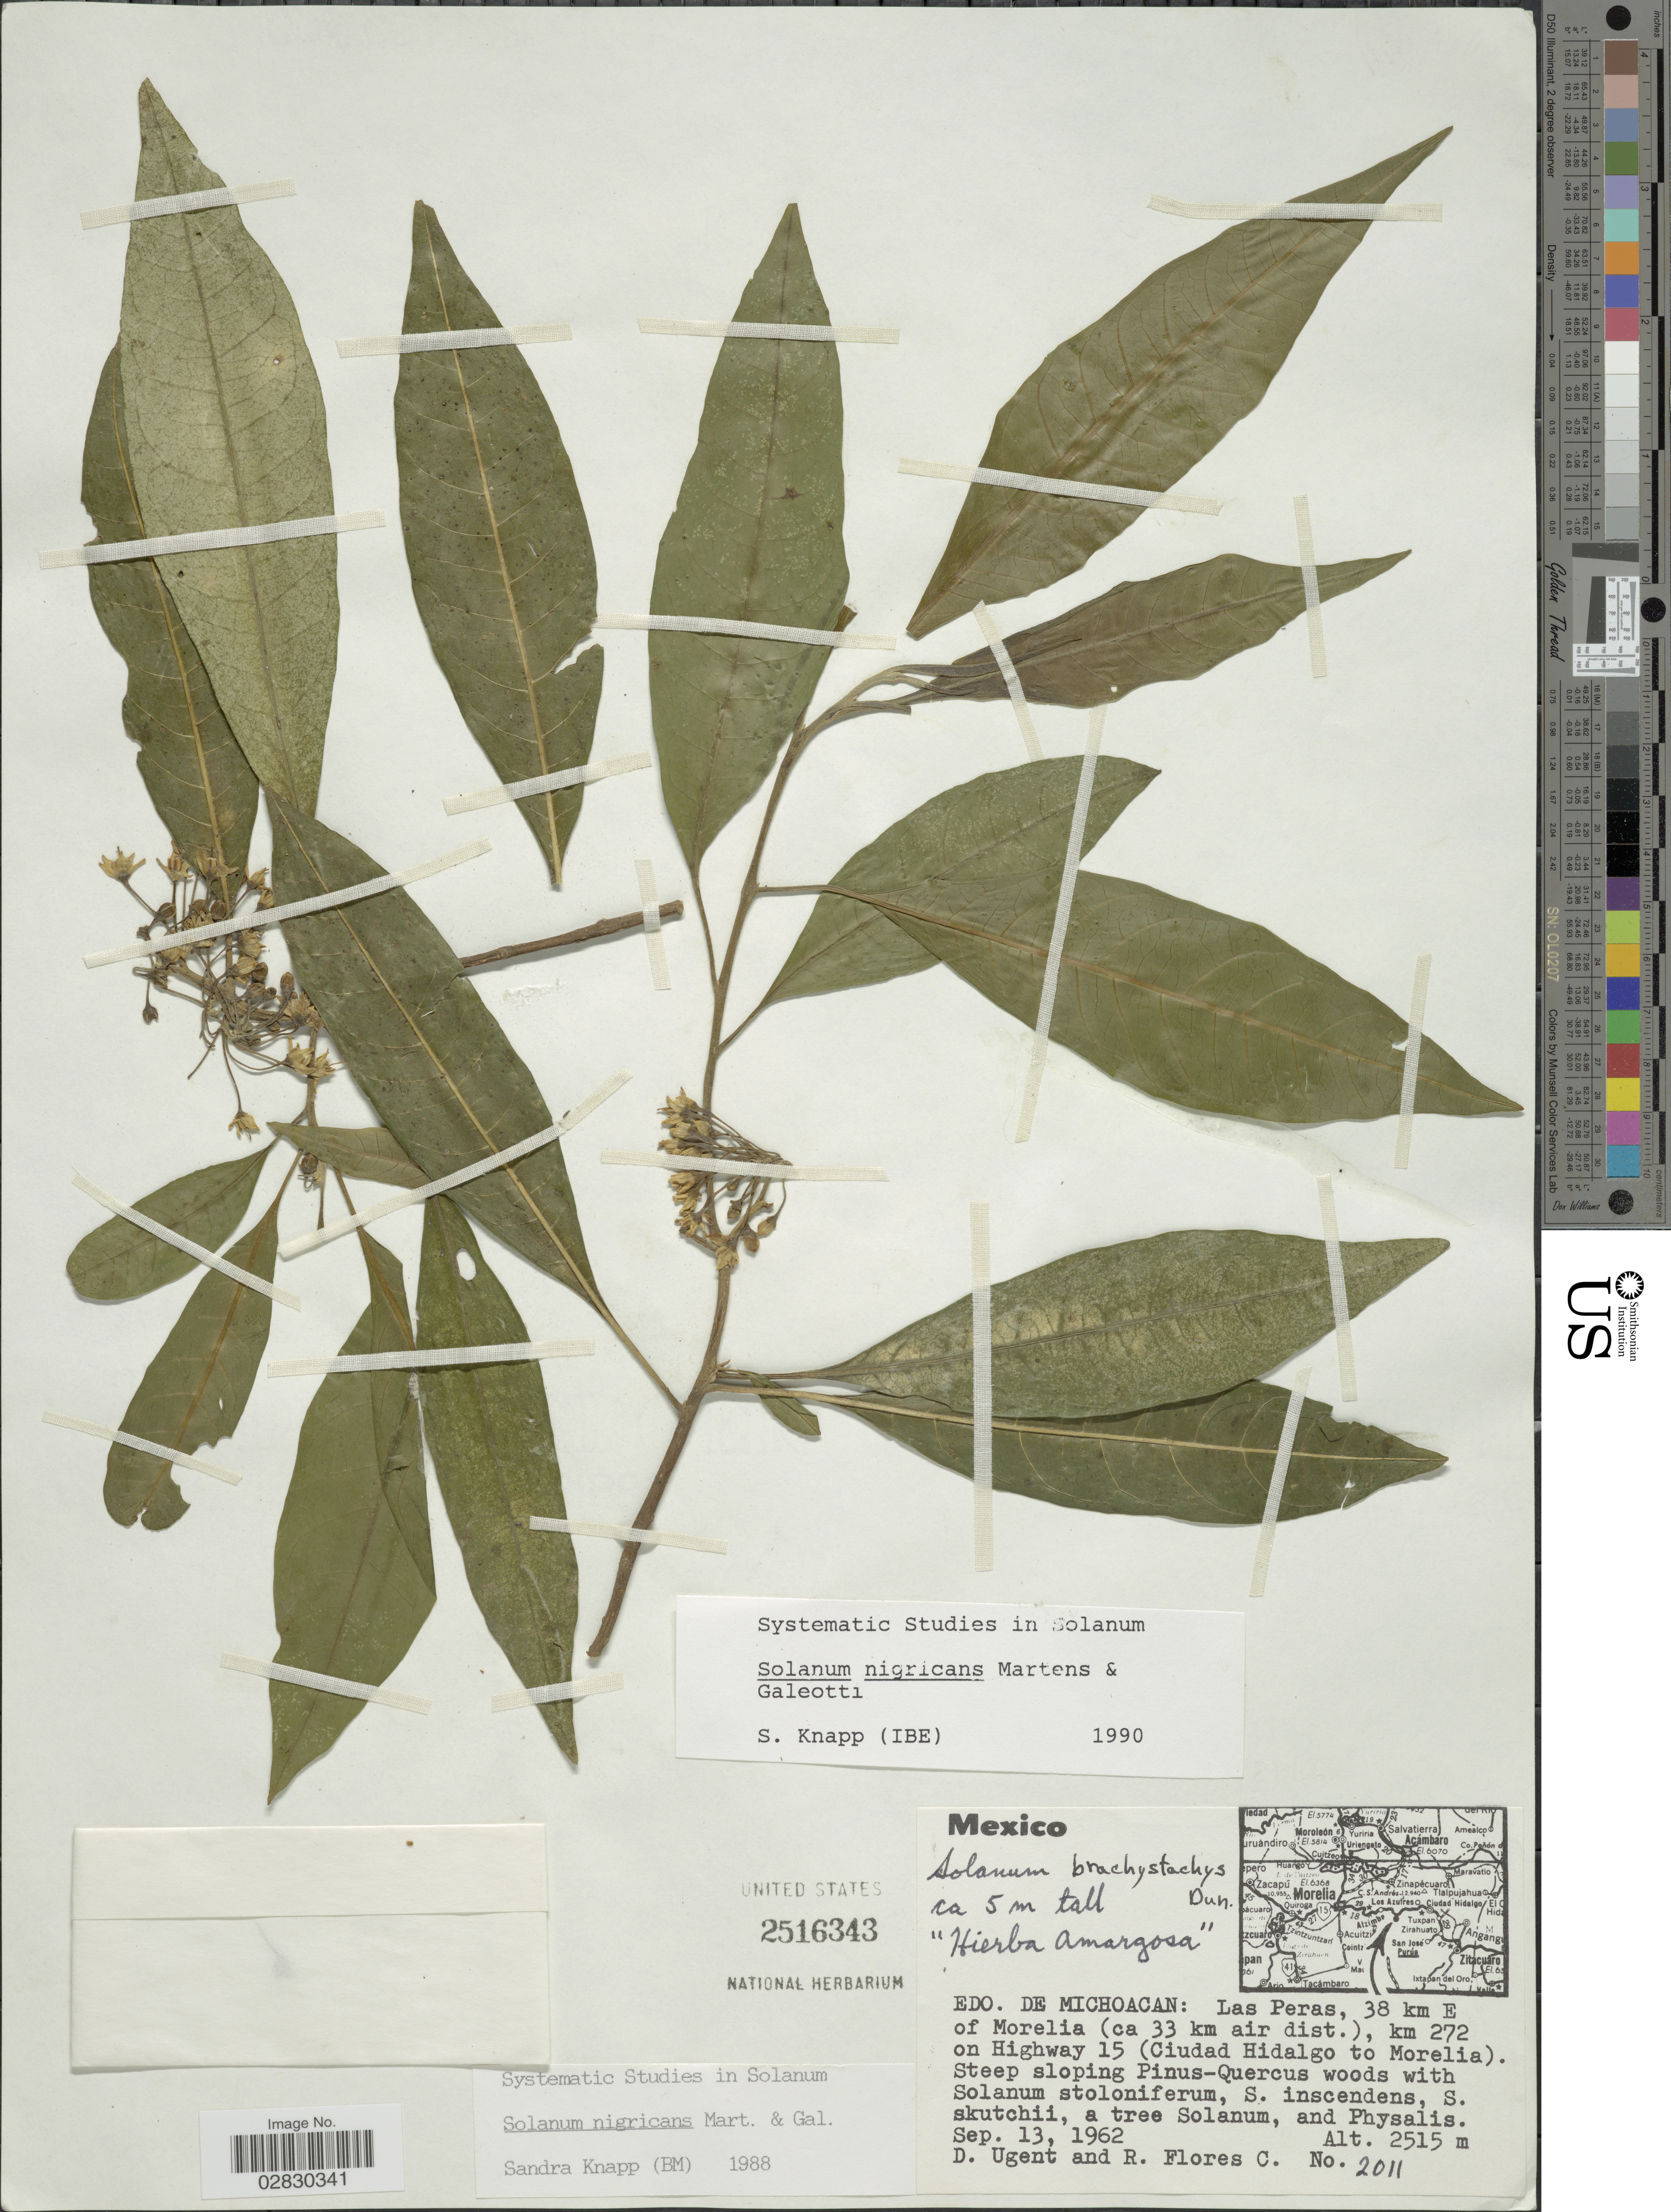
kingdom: Plantae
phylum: Tracheophyta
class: Magnoliopsida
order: Solanales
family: Solanaceae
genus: Solanum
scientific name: Solanum nigricans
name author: M. Martens & Galeotti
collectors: D. Ugent & R. Flores-C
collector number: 2011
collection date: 1962-09-13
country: Mexico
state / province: Michoacán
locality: Las Peras, 38 km E of Morelia (ca 33 km air dist.), km 272 on Highway 15 (Ciudad Hidalgo to Morelia).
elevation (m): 2515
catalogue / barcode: US 2516343